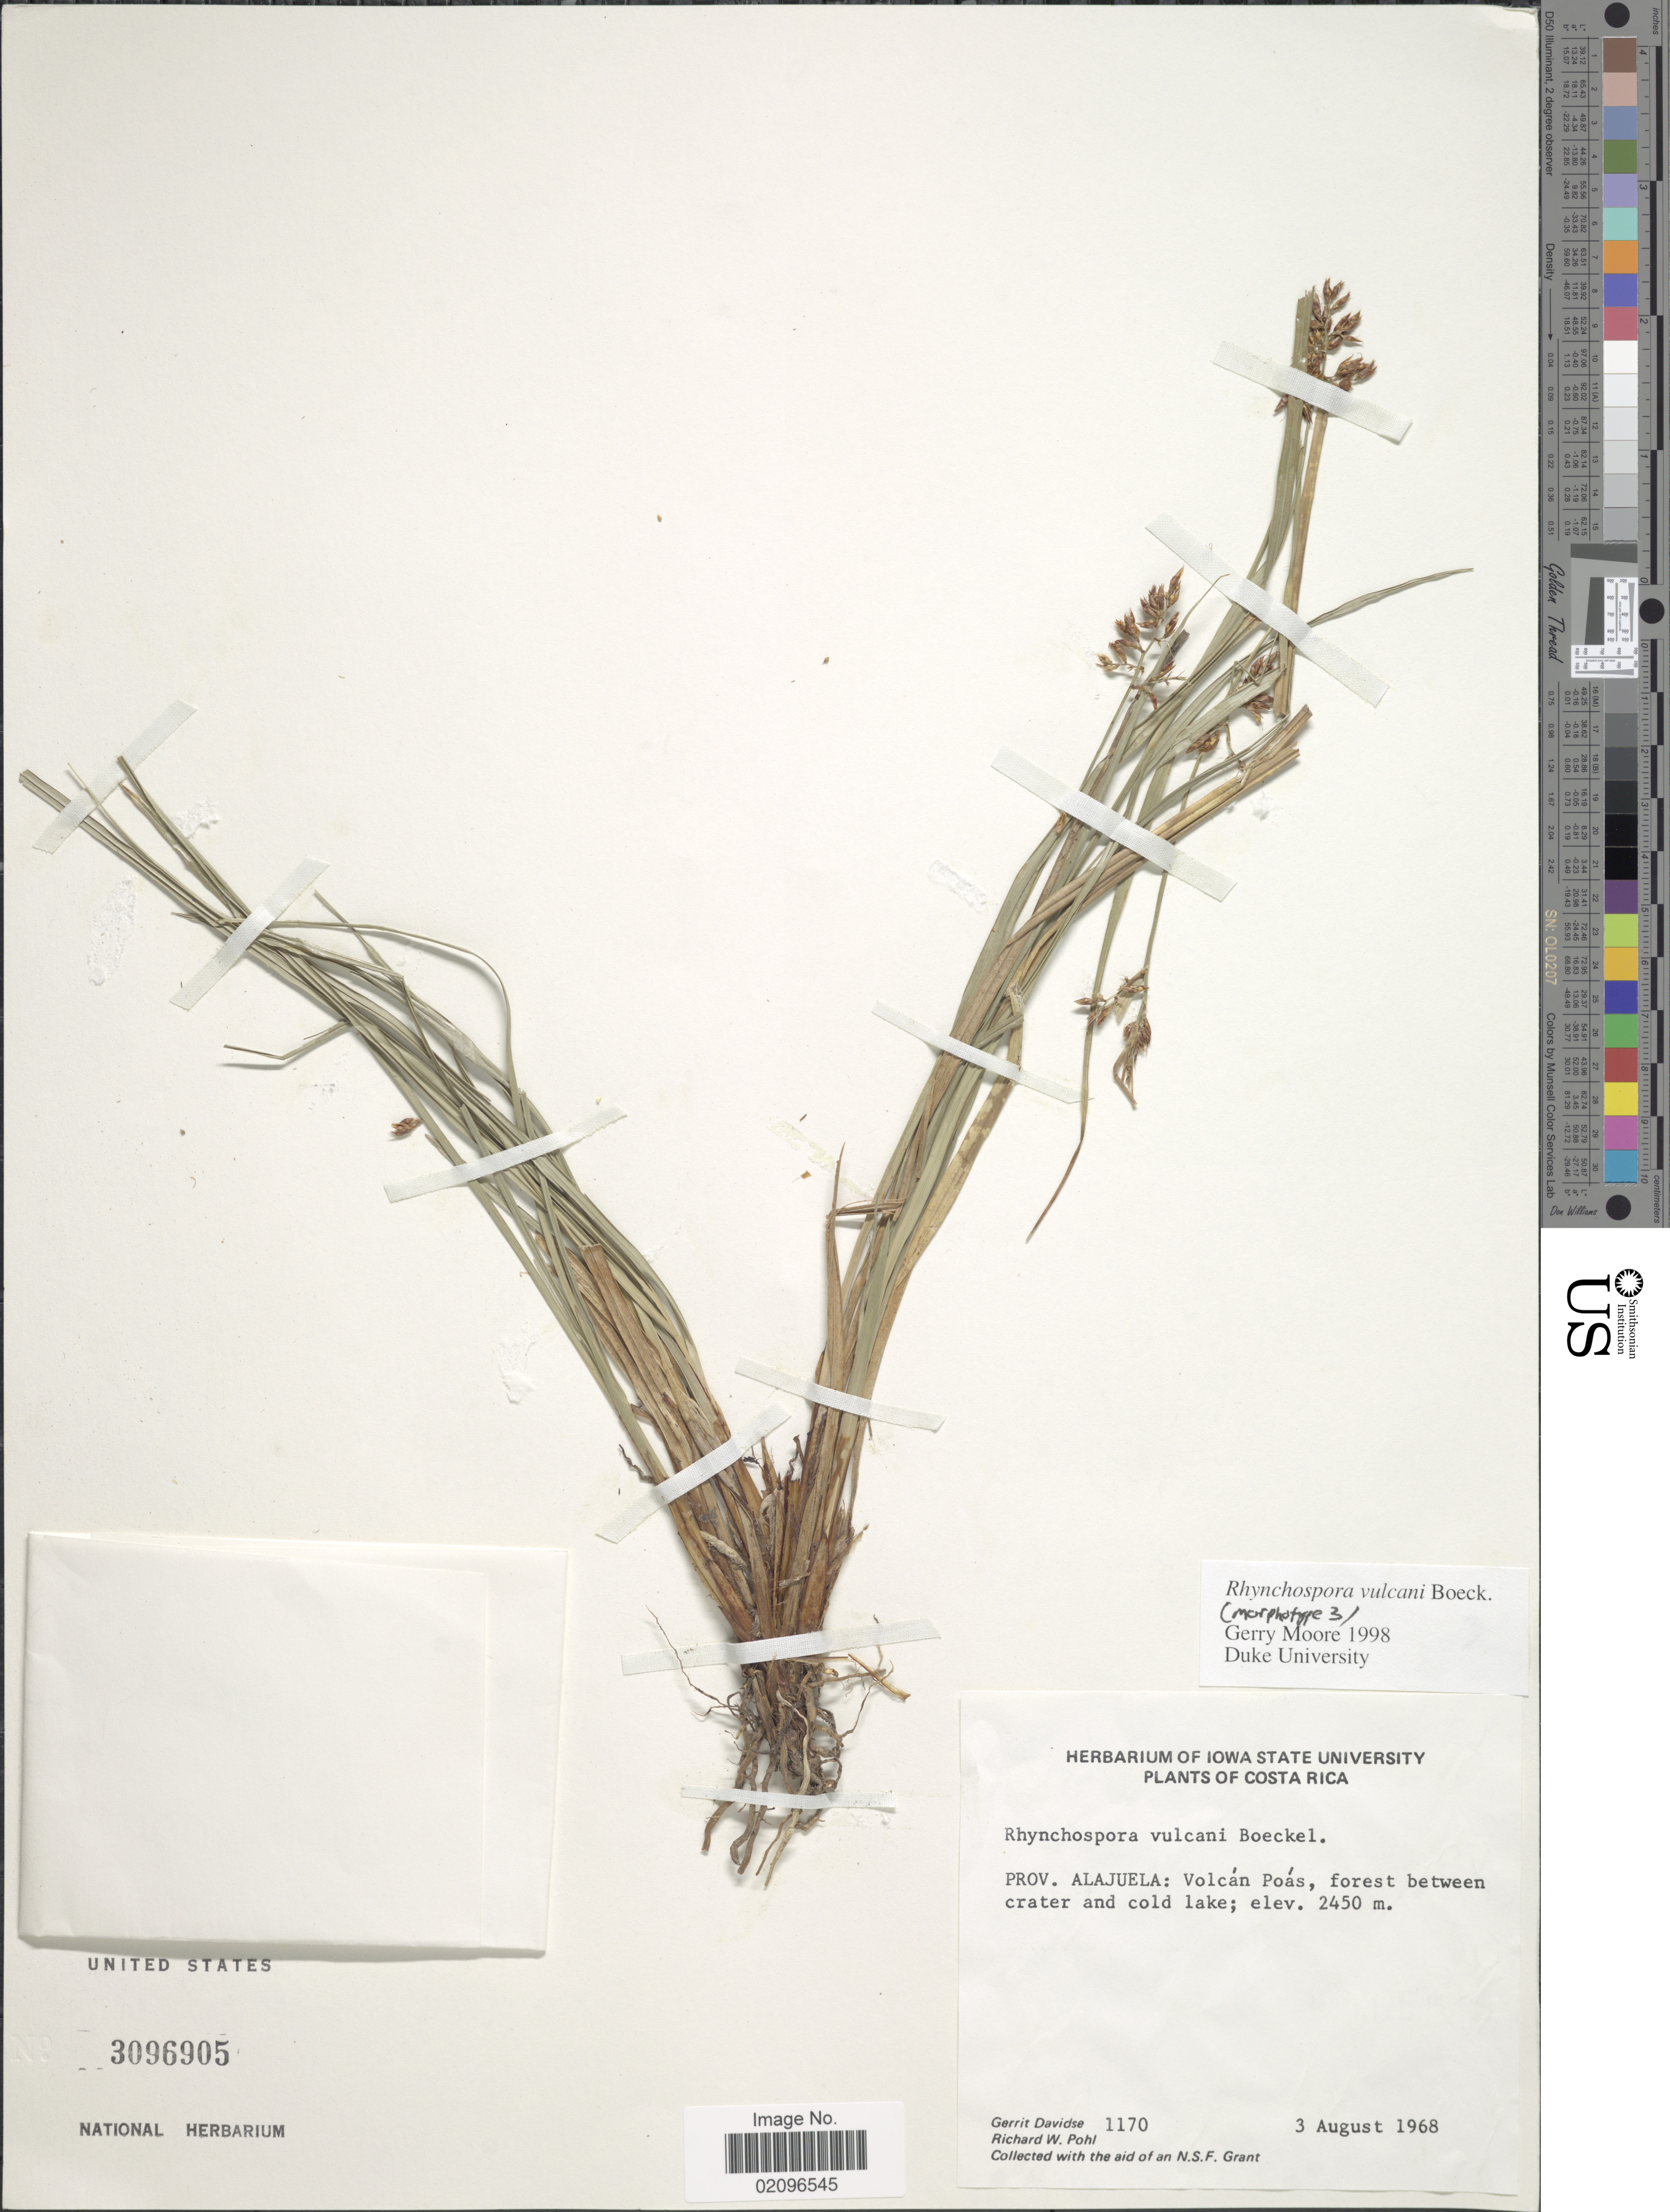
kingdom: Plantae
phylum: Tracheophyta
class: Liliopsida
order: Poales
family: Cyperaceae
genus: Rhynchospora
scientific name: Rhynchospora vulcani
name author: Boeckeler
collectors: G. Davidse & R. W. Pohl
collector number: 1170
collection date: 1968-08-03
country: Costa Rica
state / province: Alajuela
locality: Prov. Alajuela: Volcan Poas, forest between crater and cold lake.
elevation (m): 2450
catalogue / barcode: US 3096905